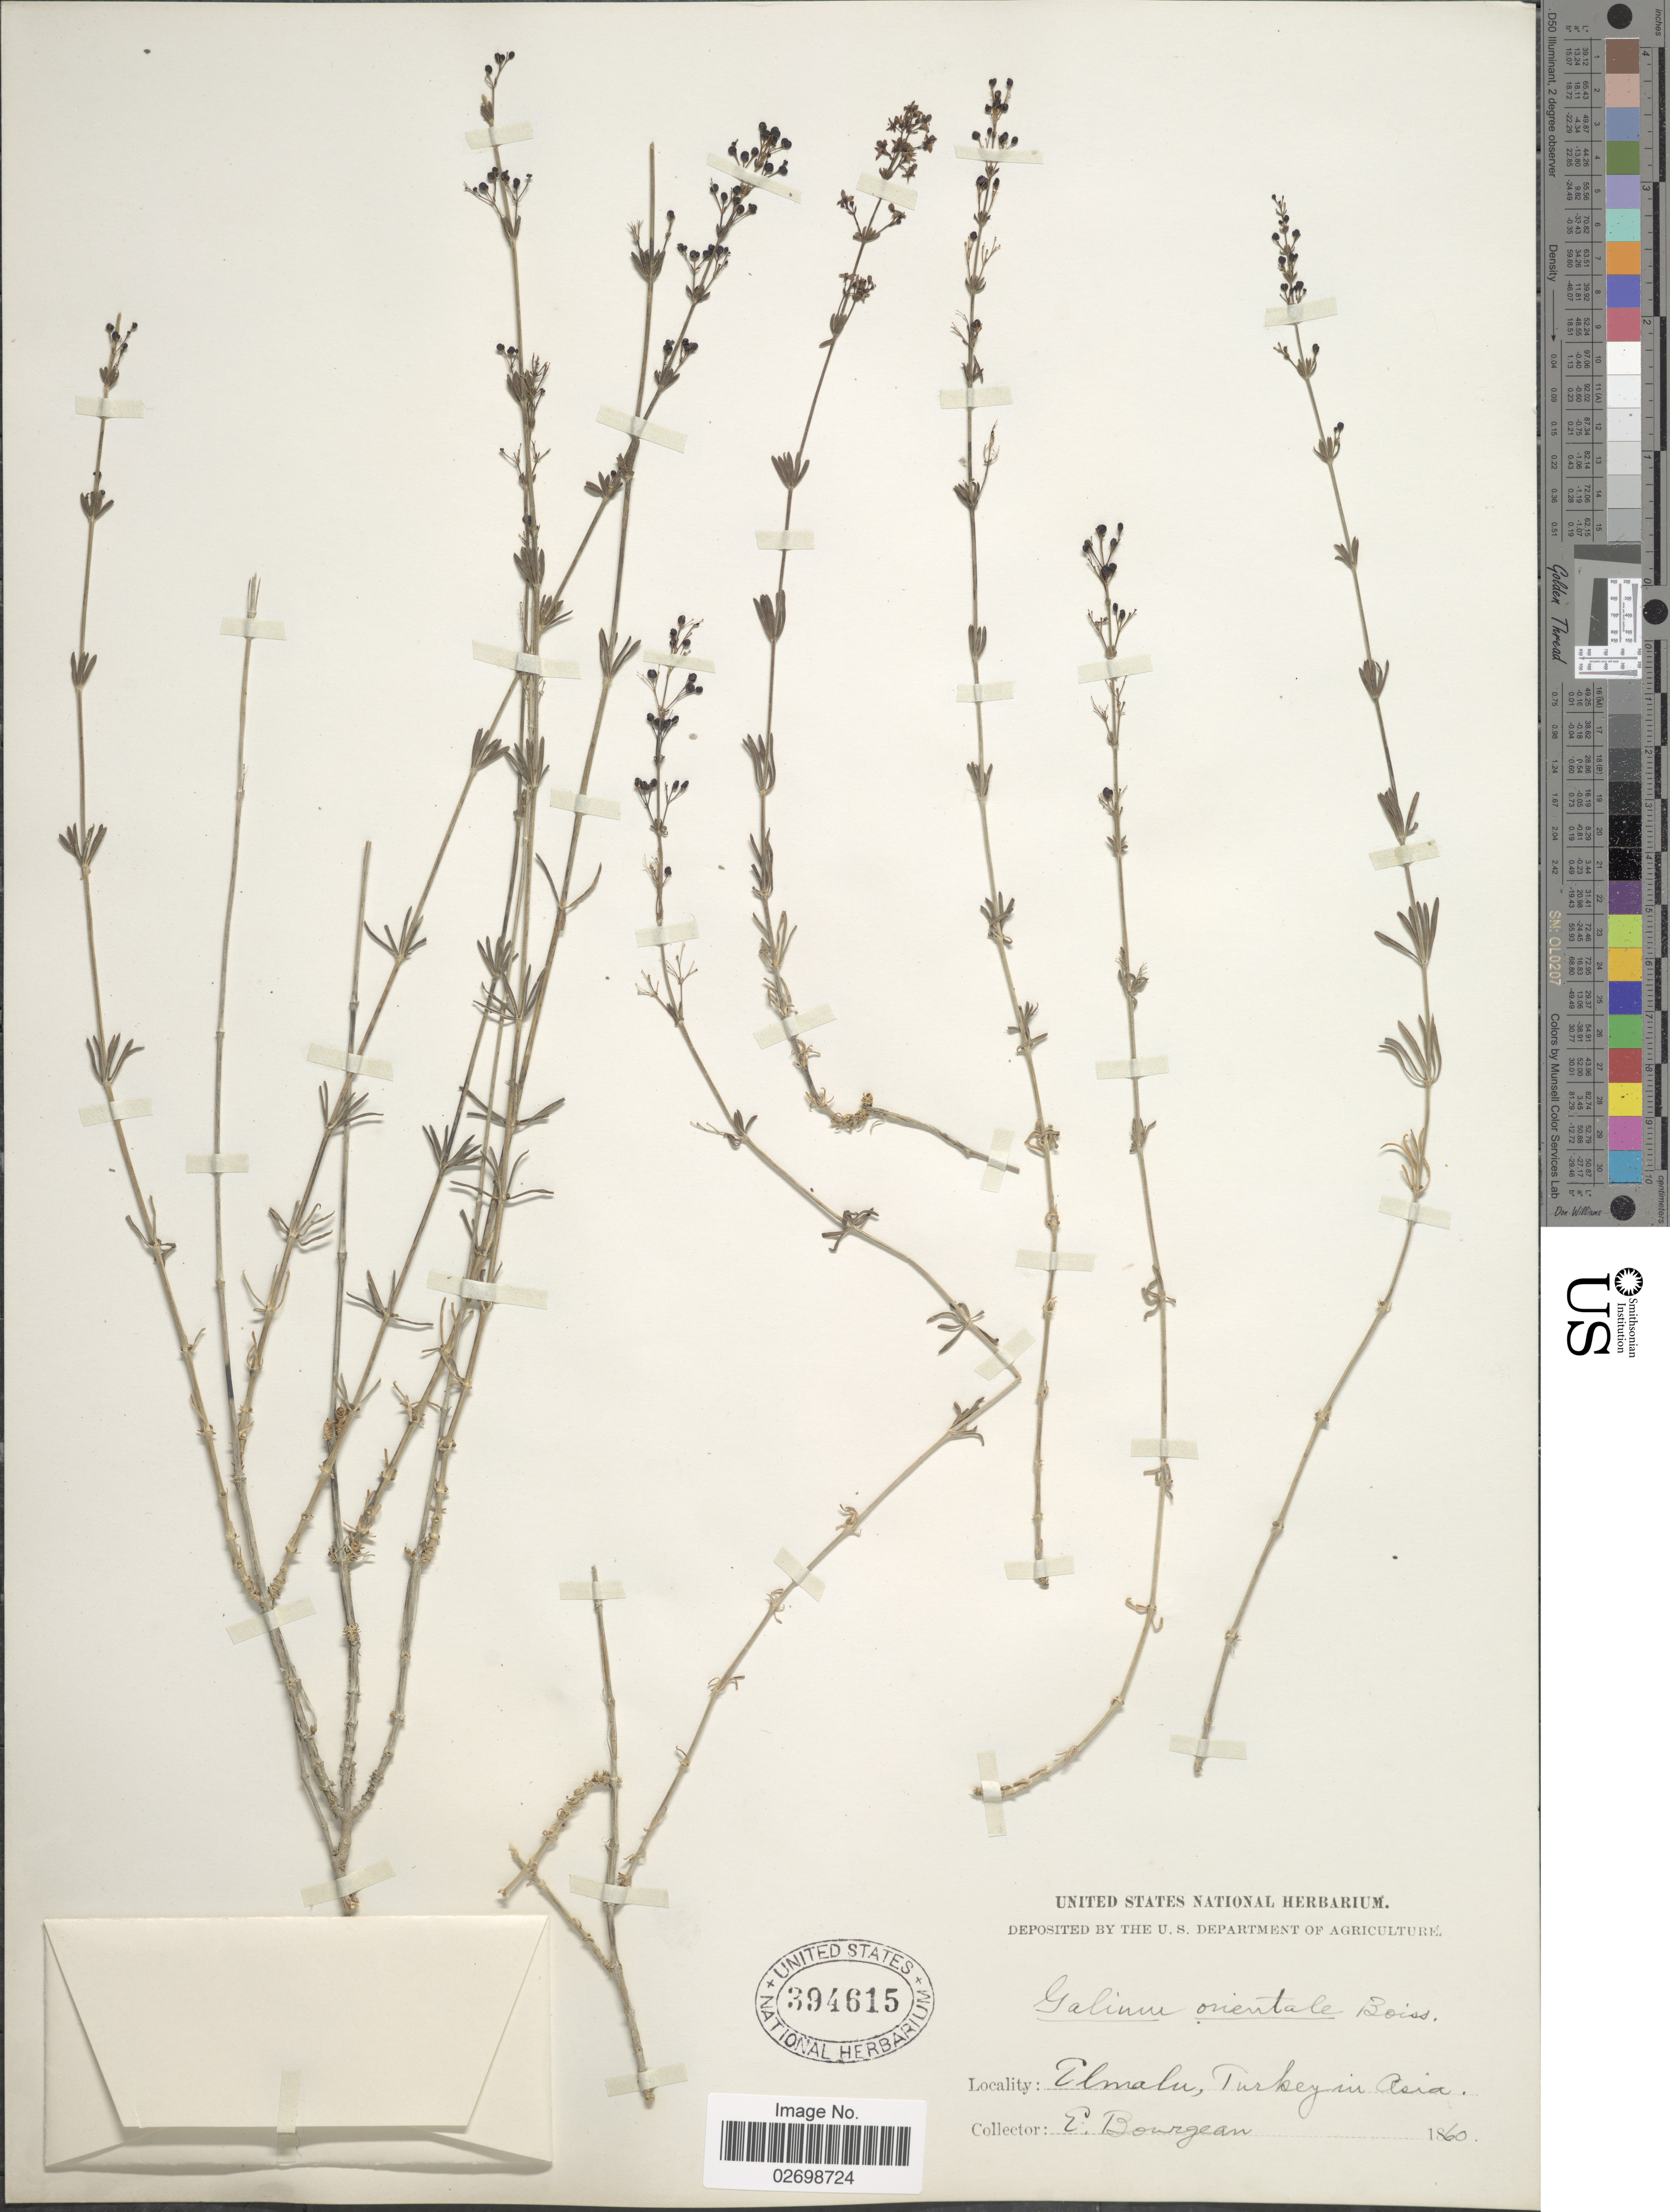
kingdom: Plantae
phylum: Tracheophyta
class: Magnoliopsida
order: Gentianales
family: Rubiaceae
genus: Galium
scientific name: Galium orientale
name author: Boiss.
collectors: E. Bourgeau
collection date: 1860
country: Turkey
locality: Elmalu, Turkeyin Asia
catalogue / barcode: US 394615